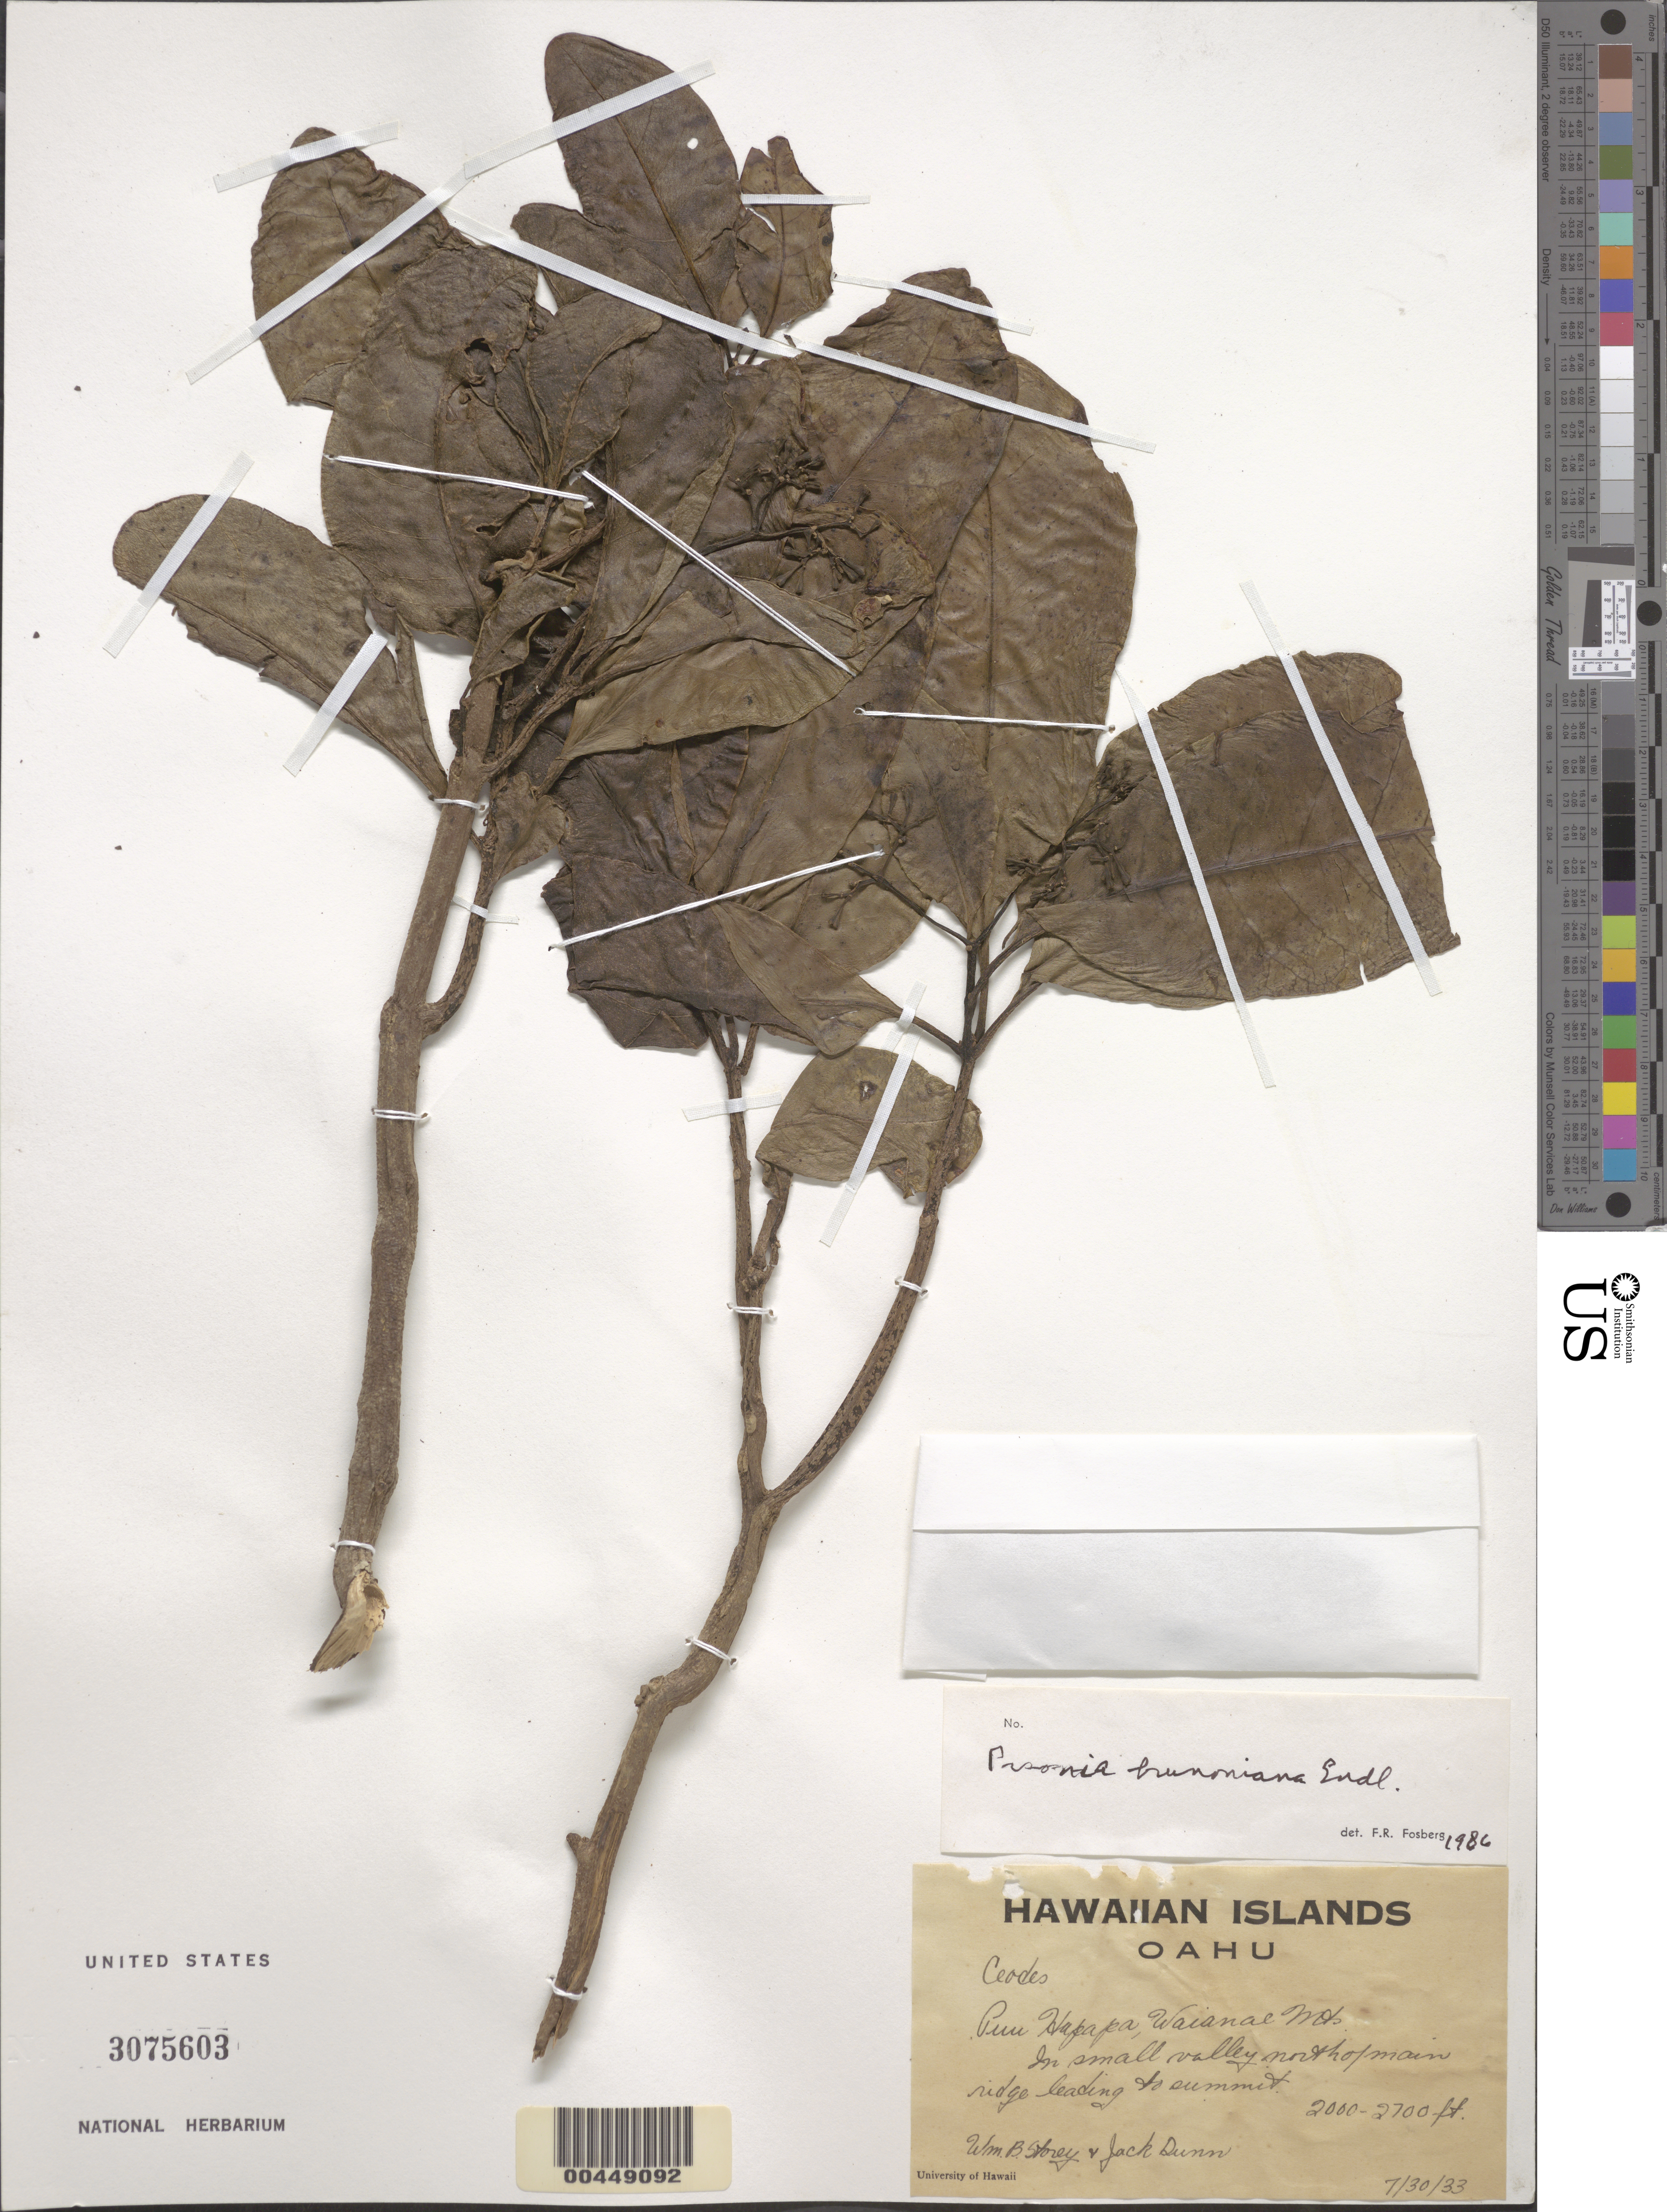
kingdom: Plantae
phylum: Tracheophyta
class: Magnoliopsida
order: Caryophyllales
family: Nyctaginaceae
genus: Ceodes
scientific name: Ceodes brunoniana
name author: (Endl.) Skottsb.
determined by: Wagner, W. L., (BOT), Smithsonian Institution - National Museum of Natural History (UNITED STATES)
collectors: W. Storey & J. Dunn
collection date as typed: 30 Jul 1933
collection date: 1933-07-30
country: United States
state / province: Hawaii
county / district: Honolulu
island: Oahu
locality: Puu Hapapa, Waianae Mountains, small valley north of main ridge leading to summit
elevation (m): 610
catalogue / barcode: US 3075603